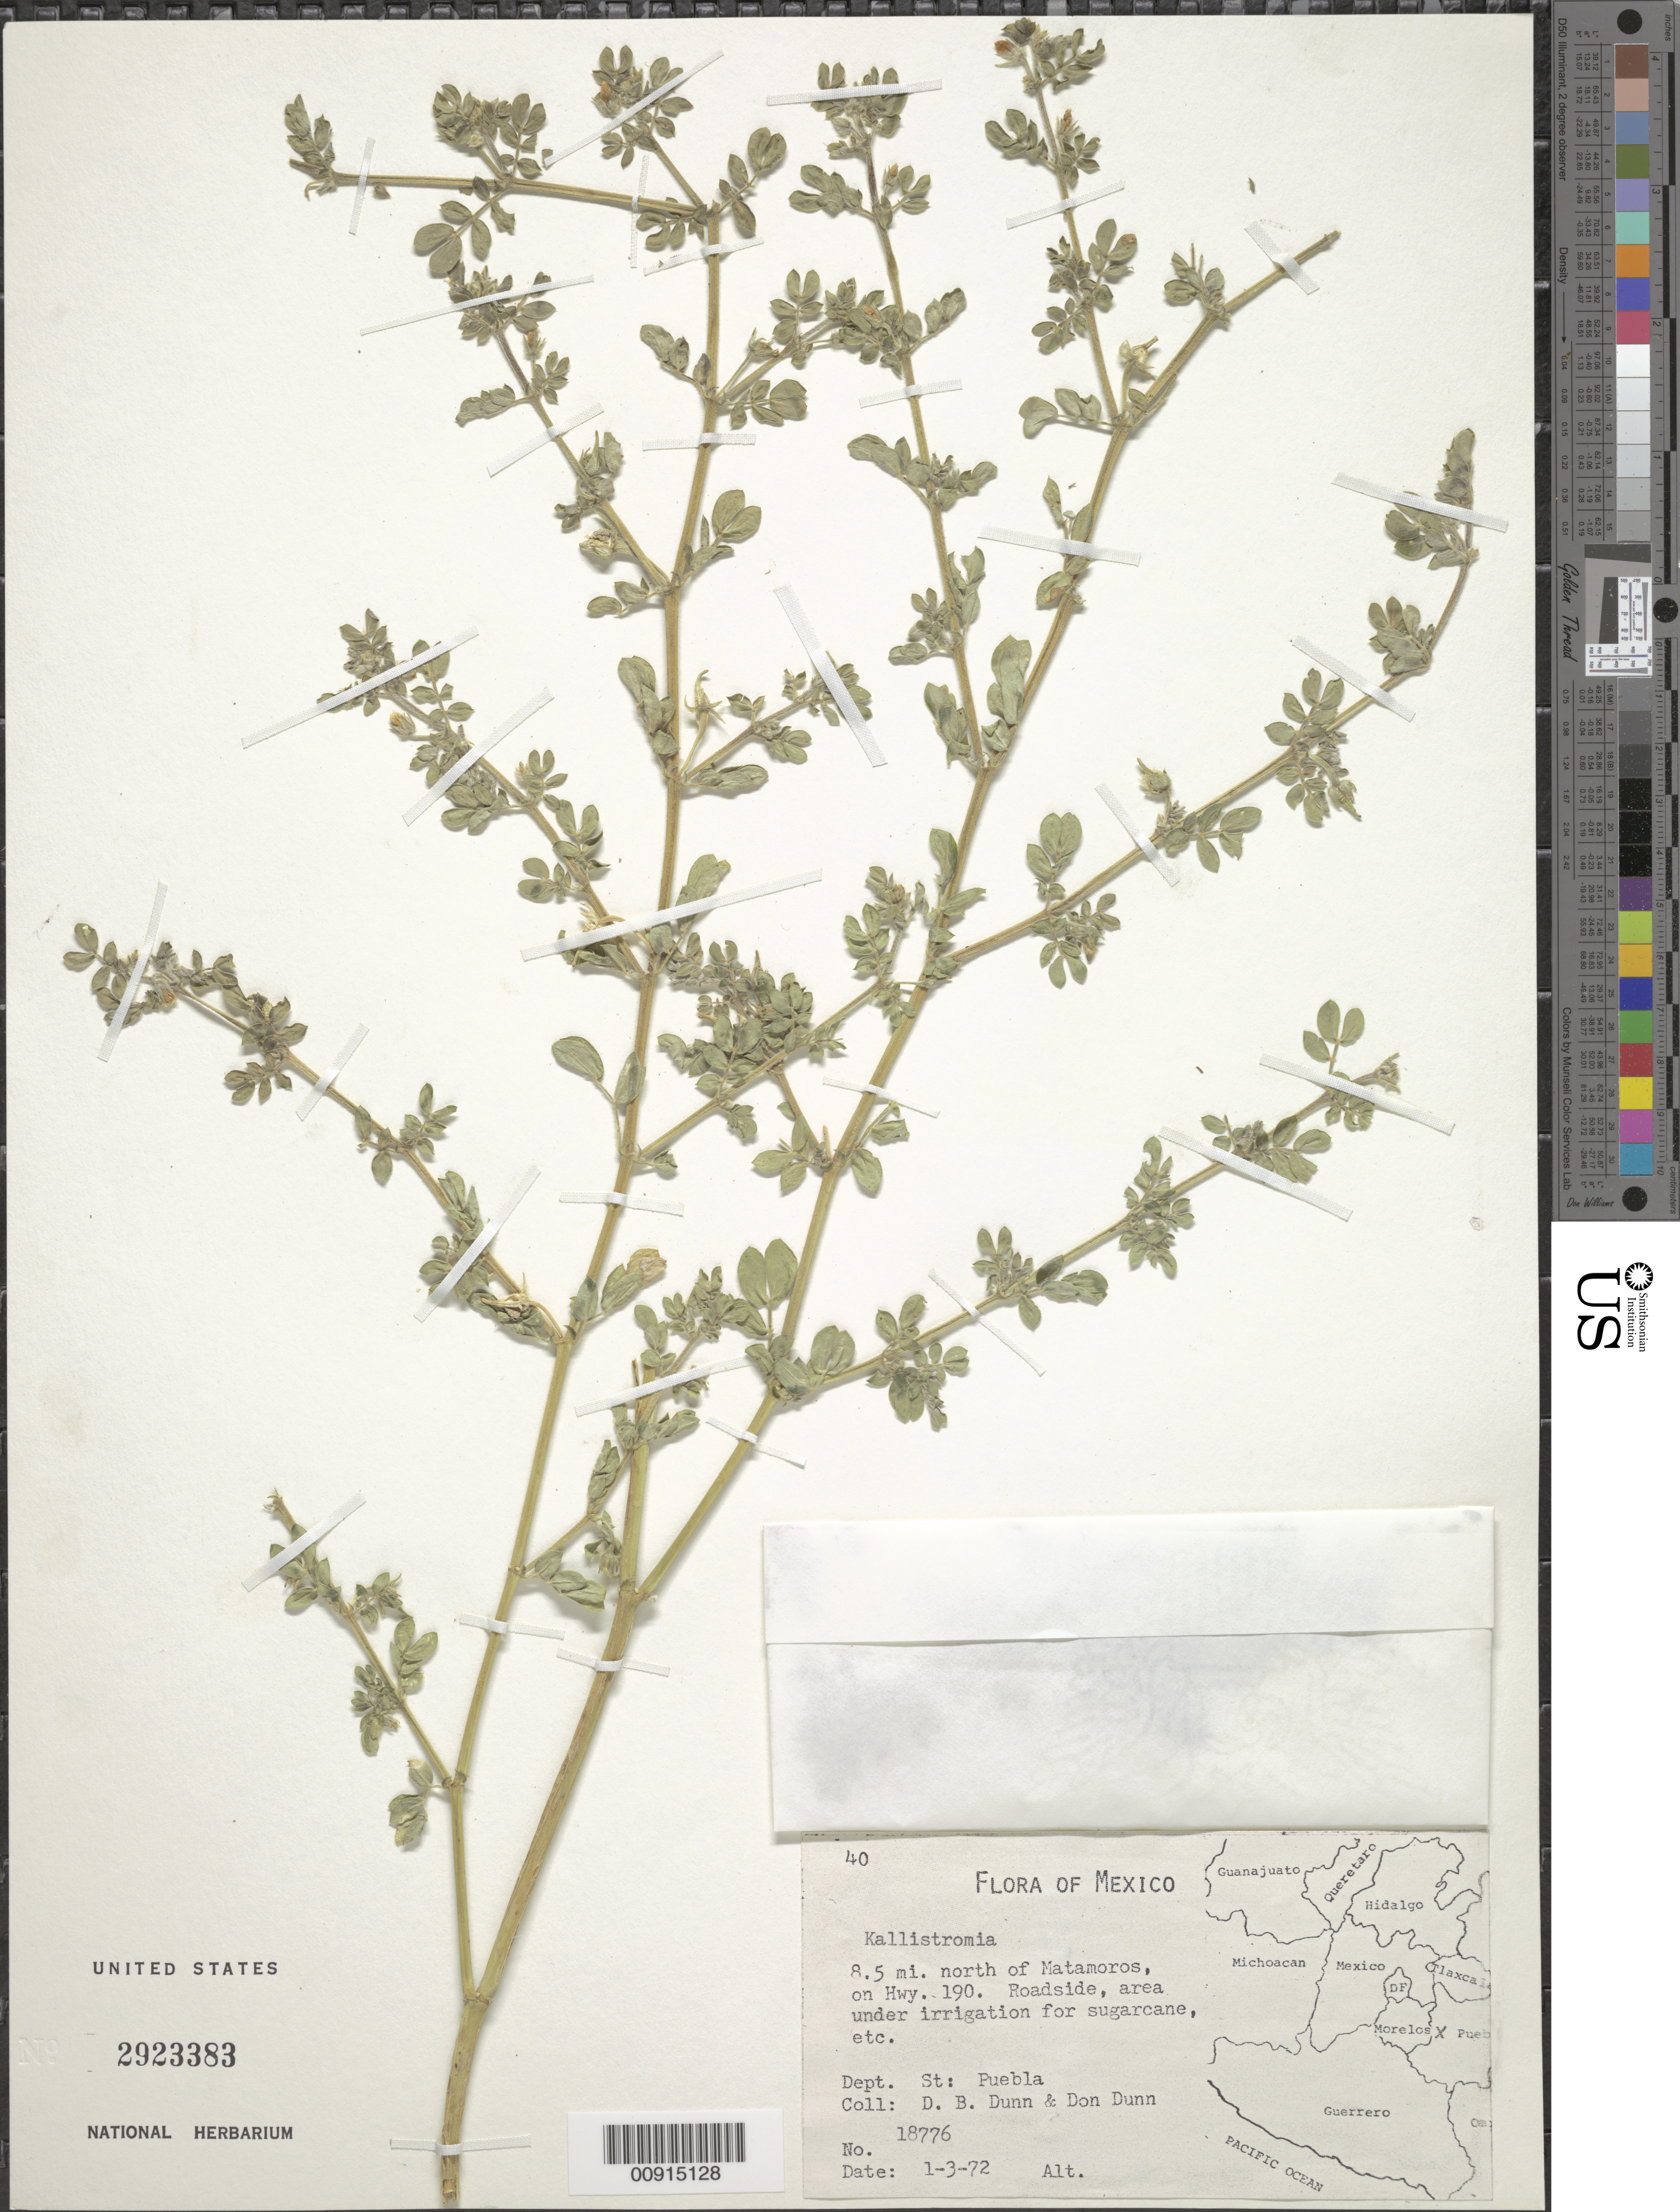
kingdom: Plantae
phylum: Tracheophyta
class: Magnoliopsida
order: Zygophyllales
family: Zygophyllaceae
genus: Kallstroemia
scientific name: Kallstroemia sp.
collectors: D. B. Dunn & D. Dunn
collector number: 18776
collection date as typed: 03 Jan 1972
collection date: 1972-01-03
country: Mexico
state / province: Puebla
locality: State of Puebla: 8.5 mi. north of Matamoros on Hwy. 190.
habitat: Roadside, area under irrigation for sugarcane, etc.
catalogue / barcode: US 2923383